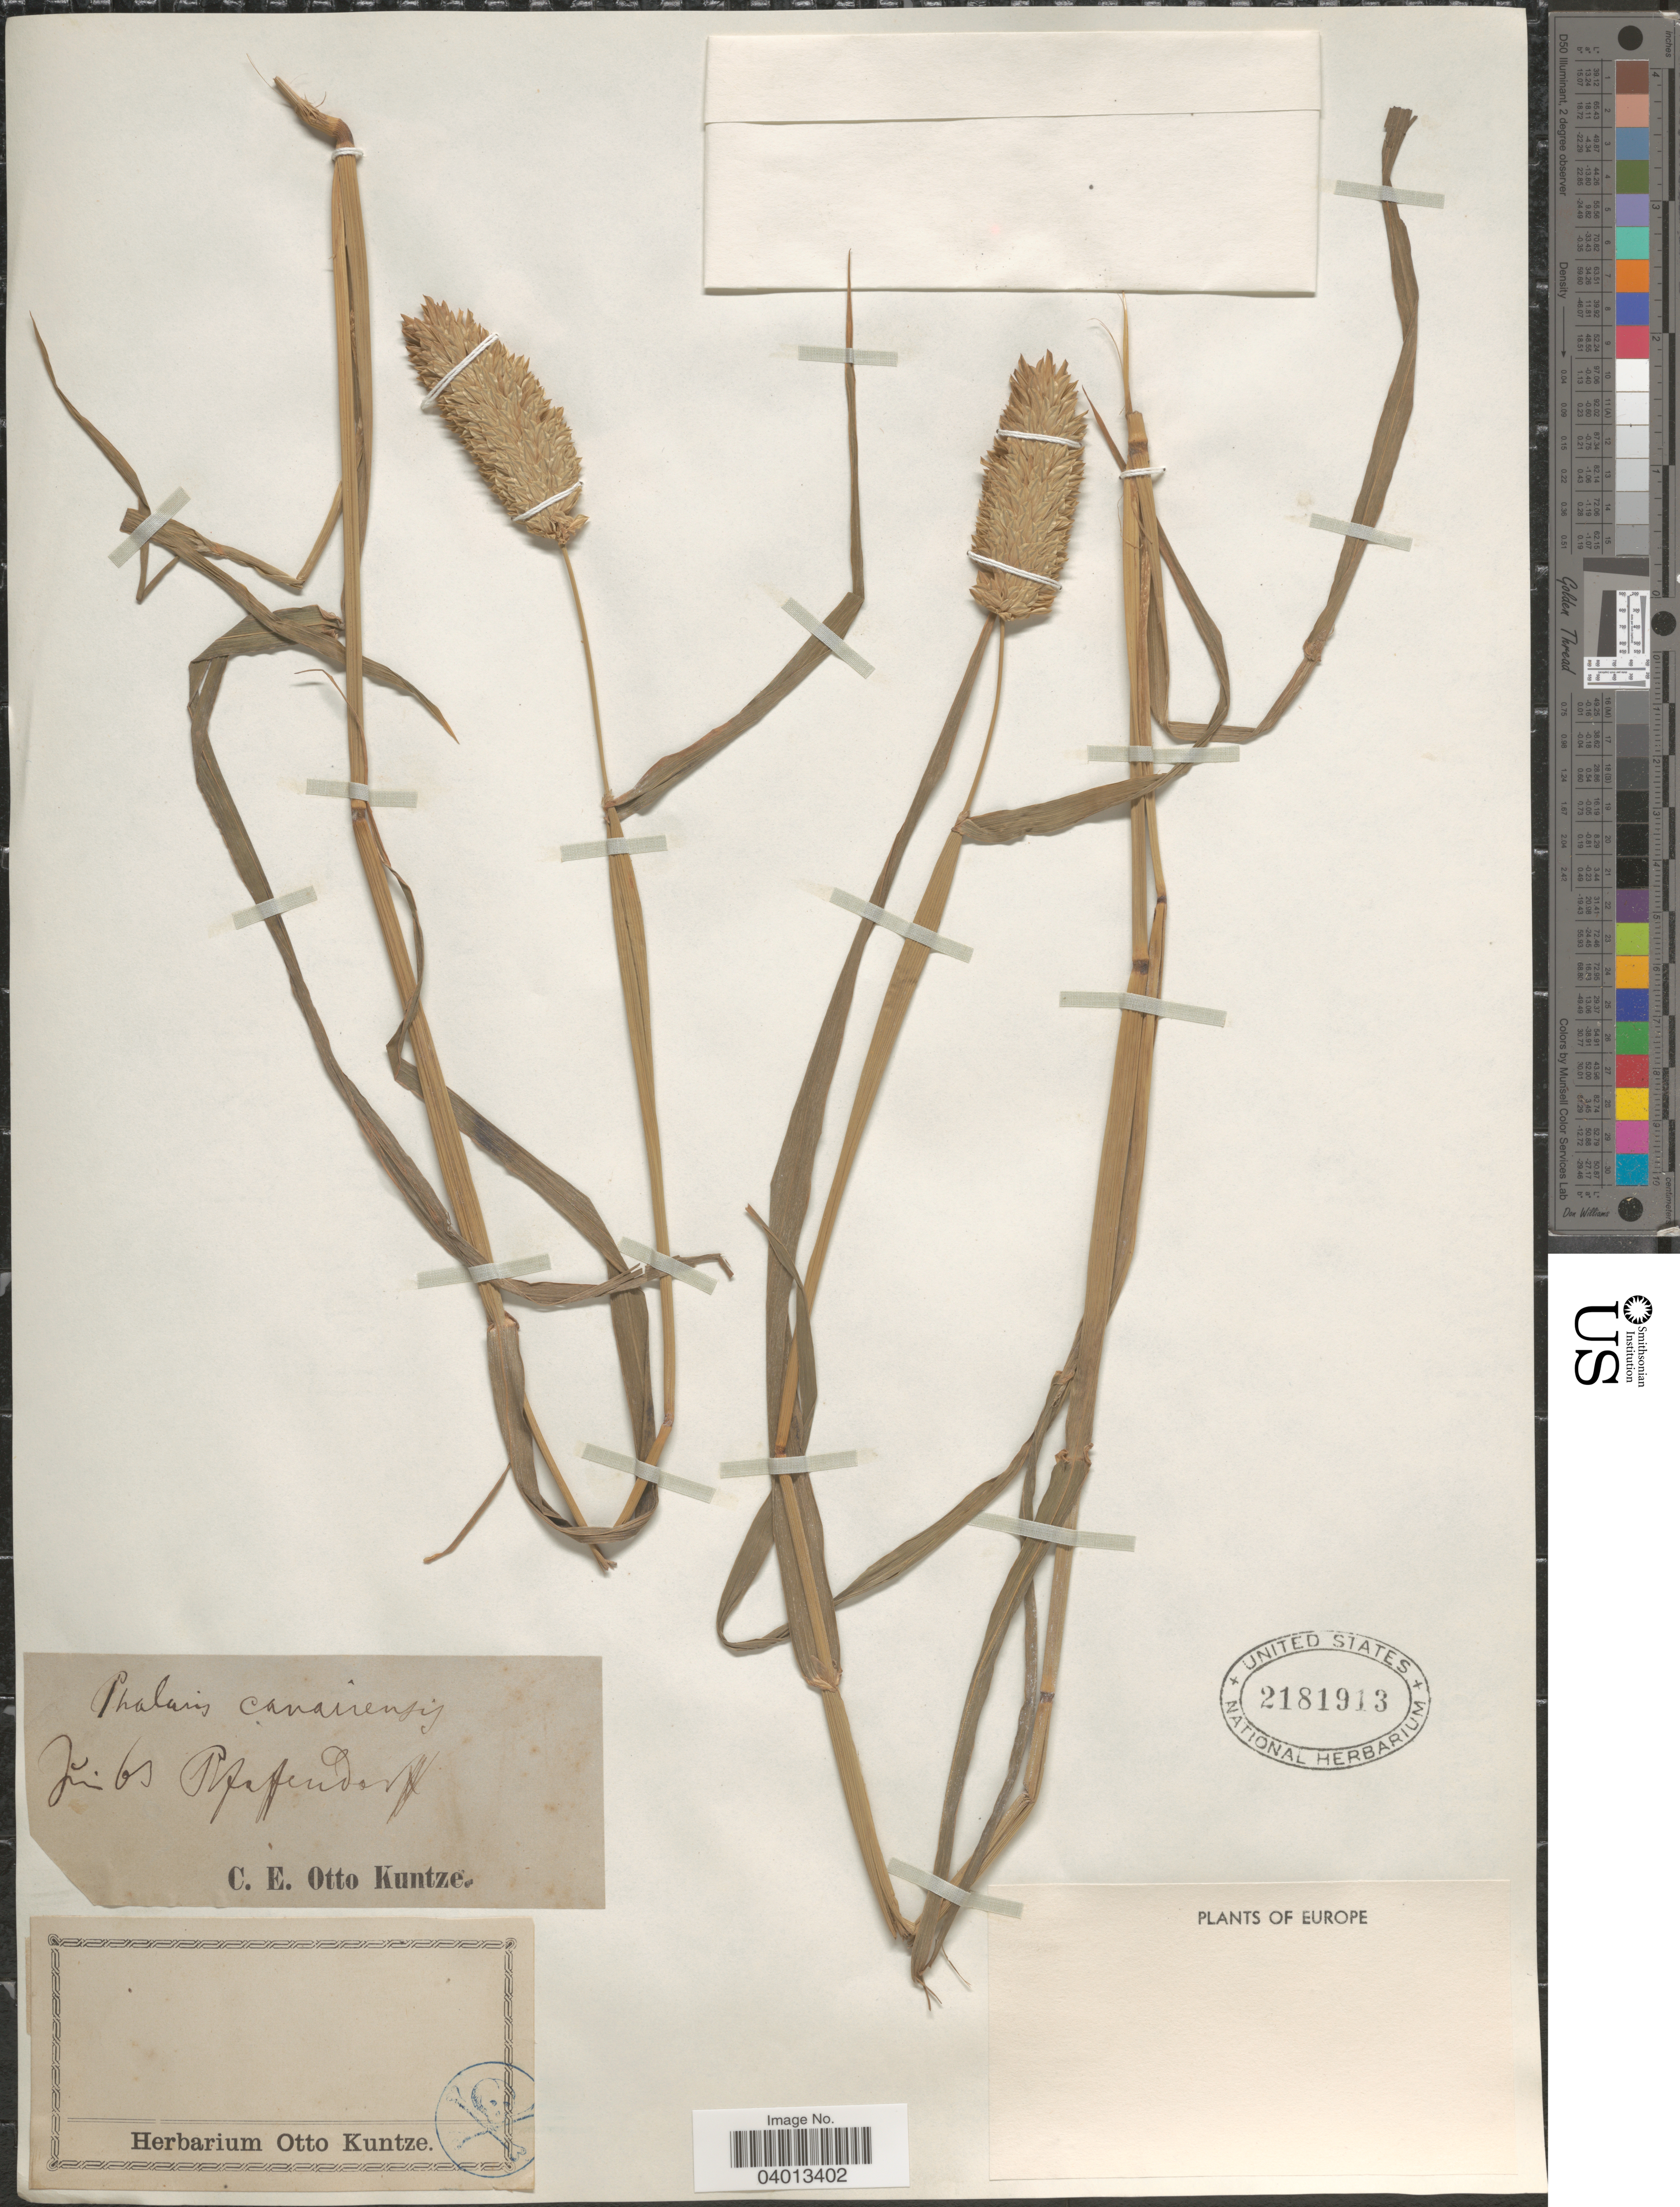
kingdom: Plantae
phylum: Tracheophyta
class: Liliopsida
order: Poales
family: Poaceae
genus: Phalaris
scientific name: Phalaris canariensis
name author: L.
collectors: C.E.O. Kuntze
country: Germany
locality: Pfafendorf.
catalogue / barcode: US 2181913